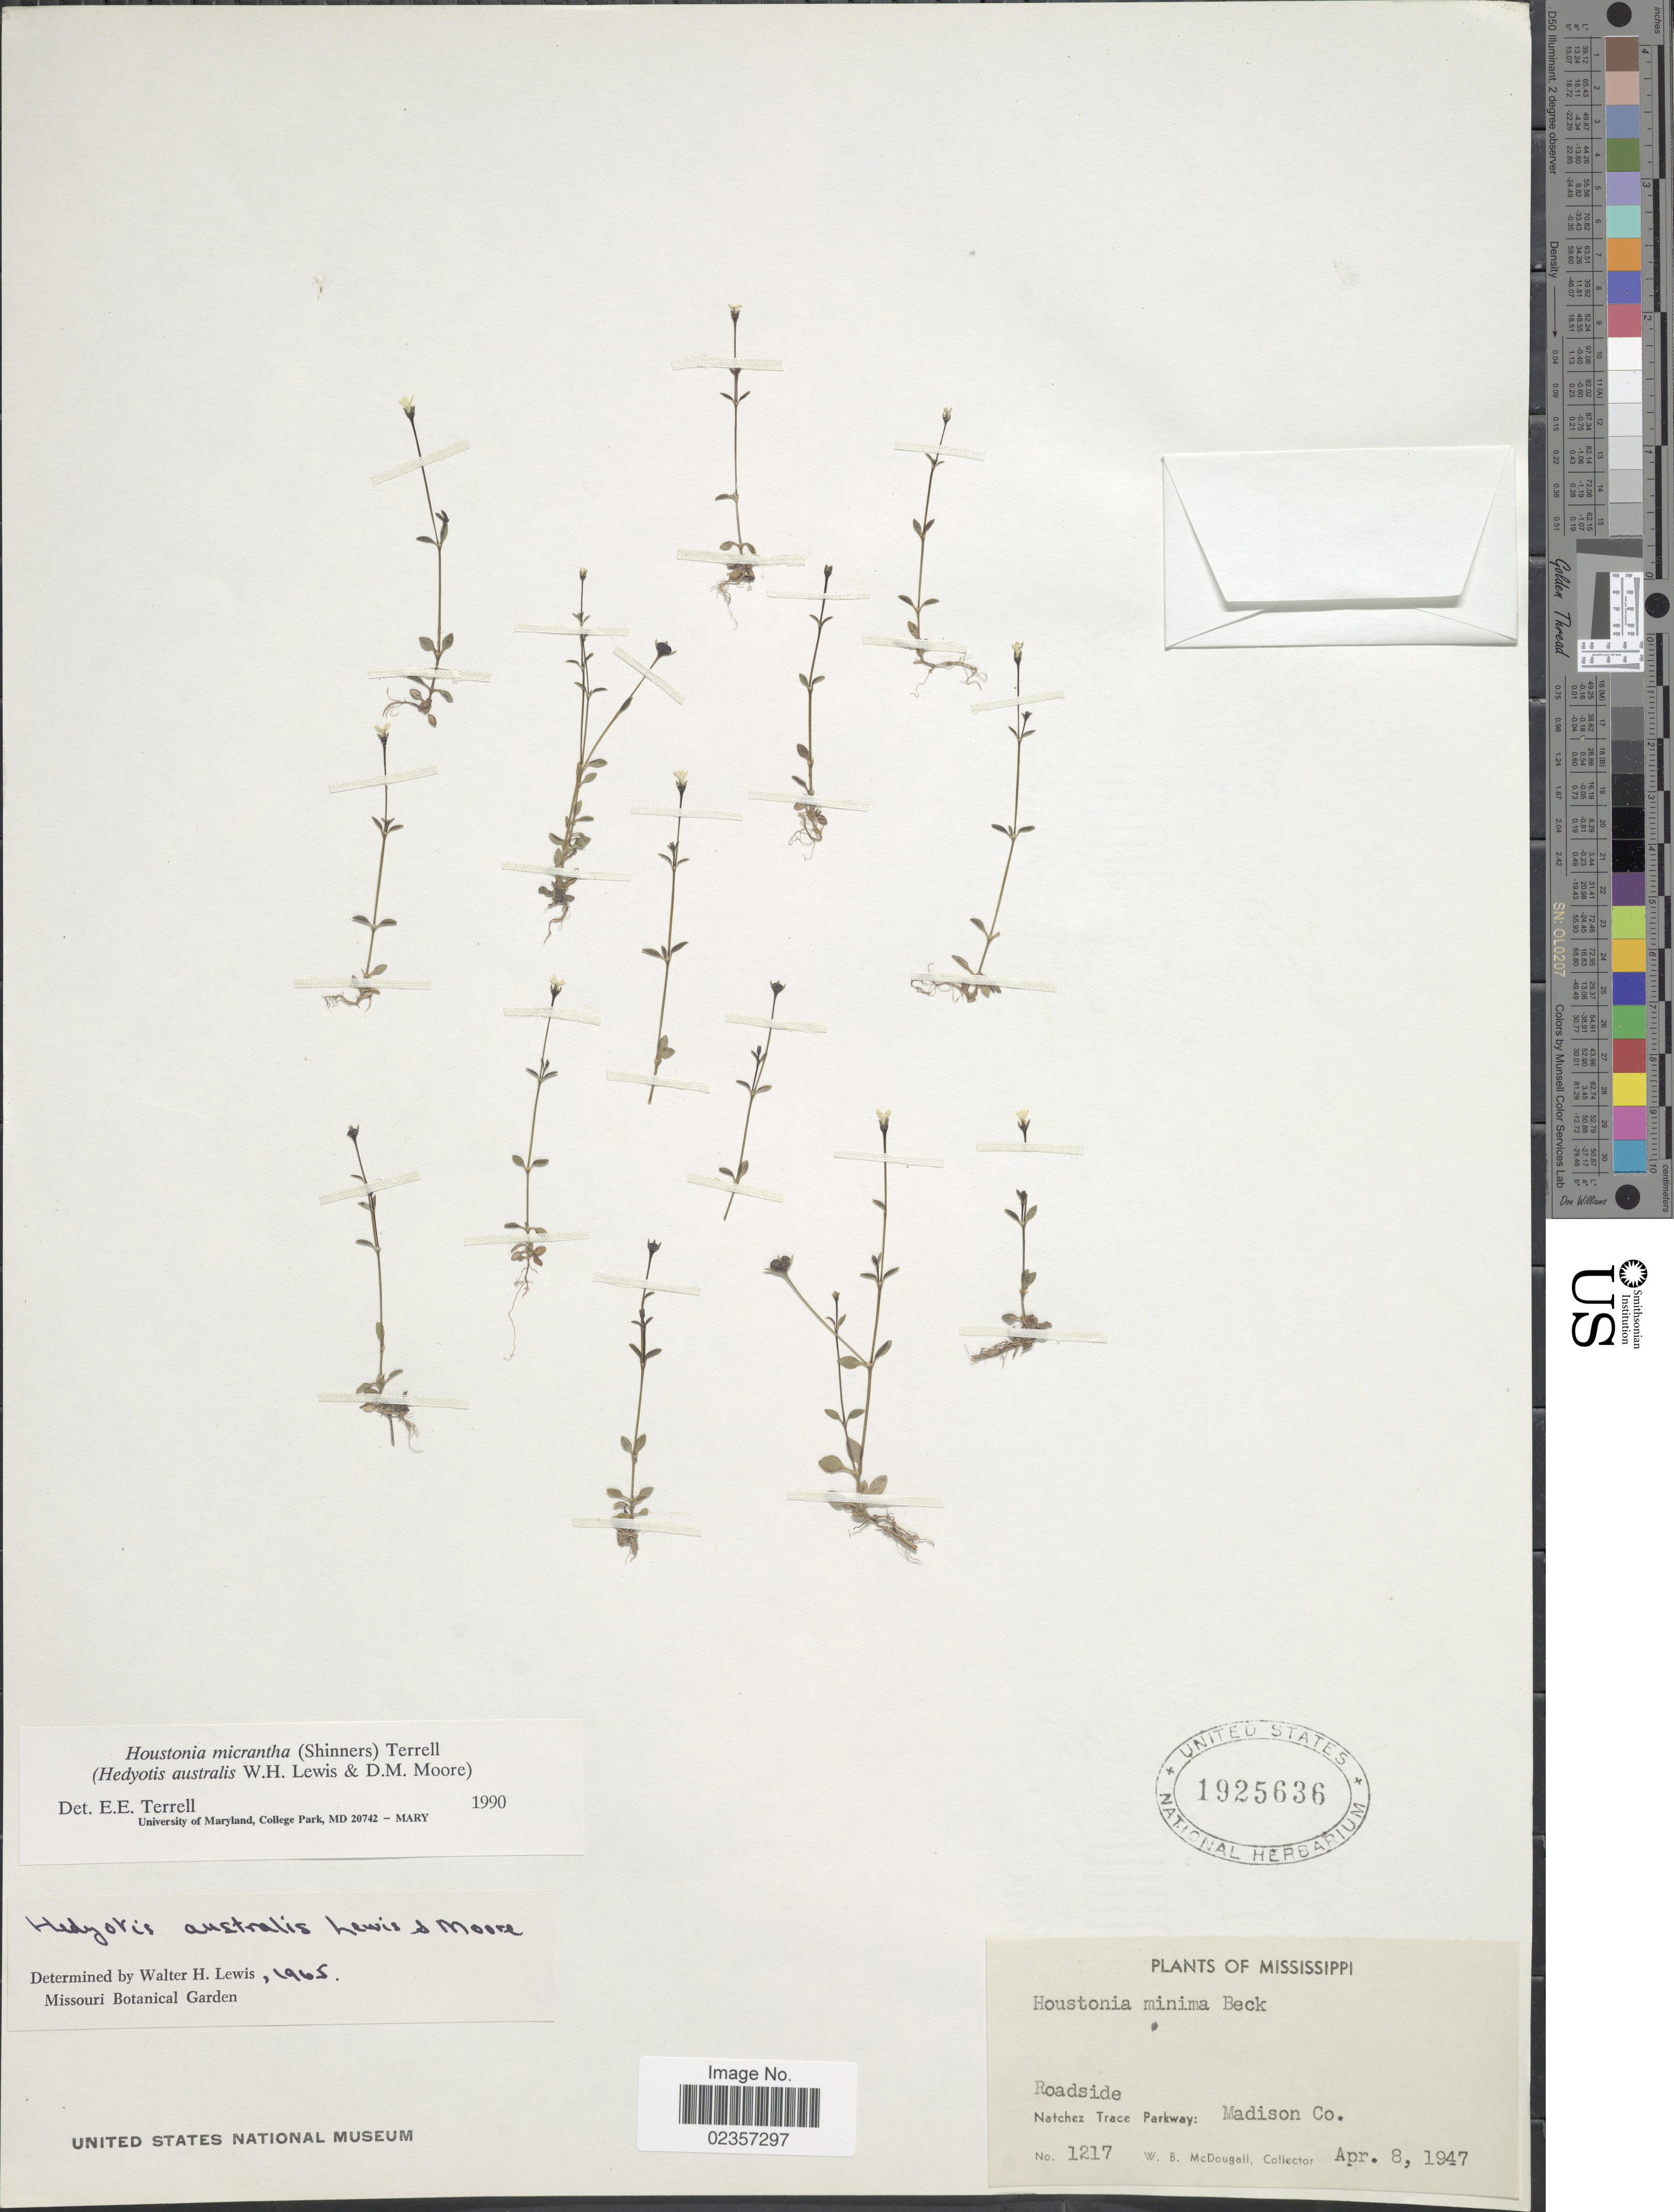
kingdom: Plantae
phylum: Tracheophyta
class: Magnoliopsida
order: Gentianales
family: Rubiaceae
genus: Houstonia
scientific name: Houstonia micrantha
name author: (Shinners) Terrell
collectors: W. B. McDougall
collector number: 1217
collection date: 1947-04-08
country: United States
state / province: Mississippi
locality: Roadside. Natchez Trace Parkway: Madison Co.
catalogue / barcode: US 1925636